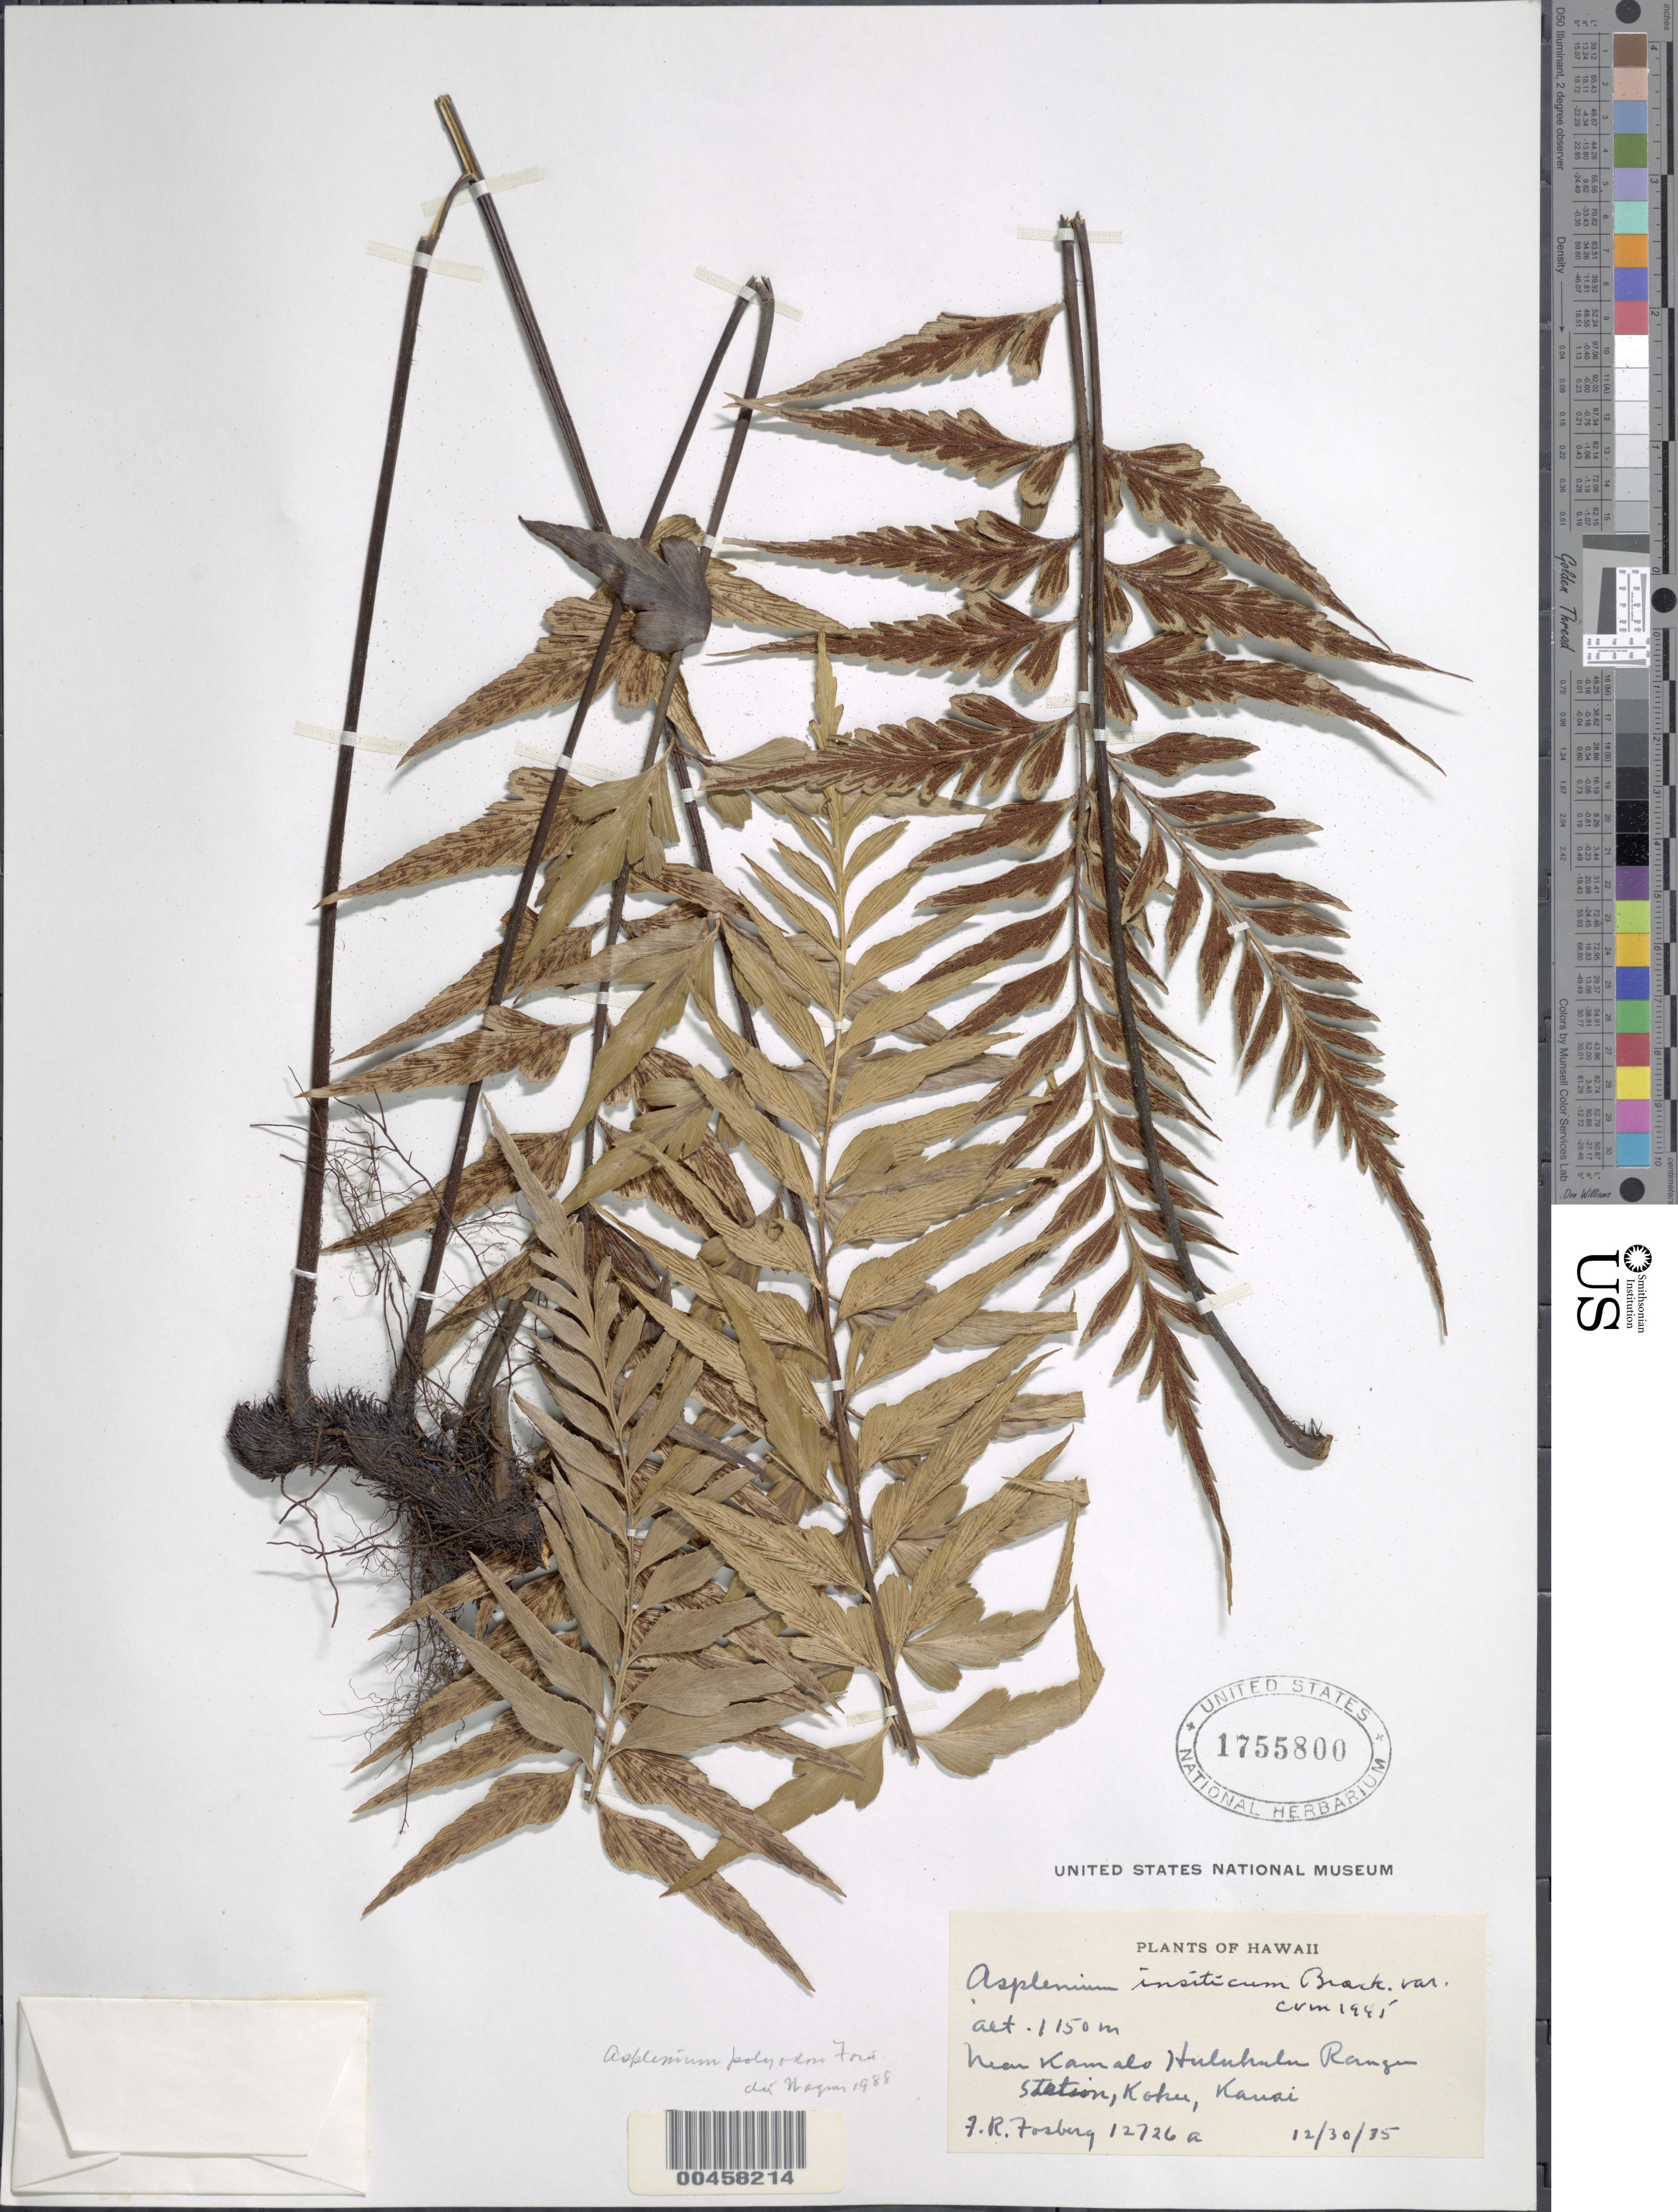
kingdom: Plantae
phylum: Tracheophyta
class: Polypodiopsida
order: Polypodiales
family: Aspleniaceae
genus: Asplenium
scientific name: Asplenium polyodon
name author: G. Forst.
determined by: Wagner, W. L., (BOT), Smithsonian Institution - National Museum of Natural History (UNITED STATES)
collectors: F. R. Fosberg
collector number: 12726a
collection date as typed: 30 Dec 1935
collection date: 1935-12-30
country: United States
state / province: Hawaii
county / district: Kauai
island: Kaua'i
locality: Near Kamalo Huluhulu Ranger Station, Kokee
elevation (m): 1150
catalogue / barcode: US 1755800